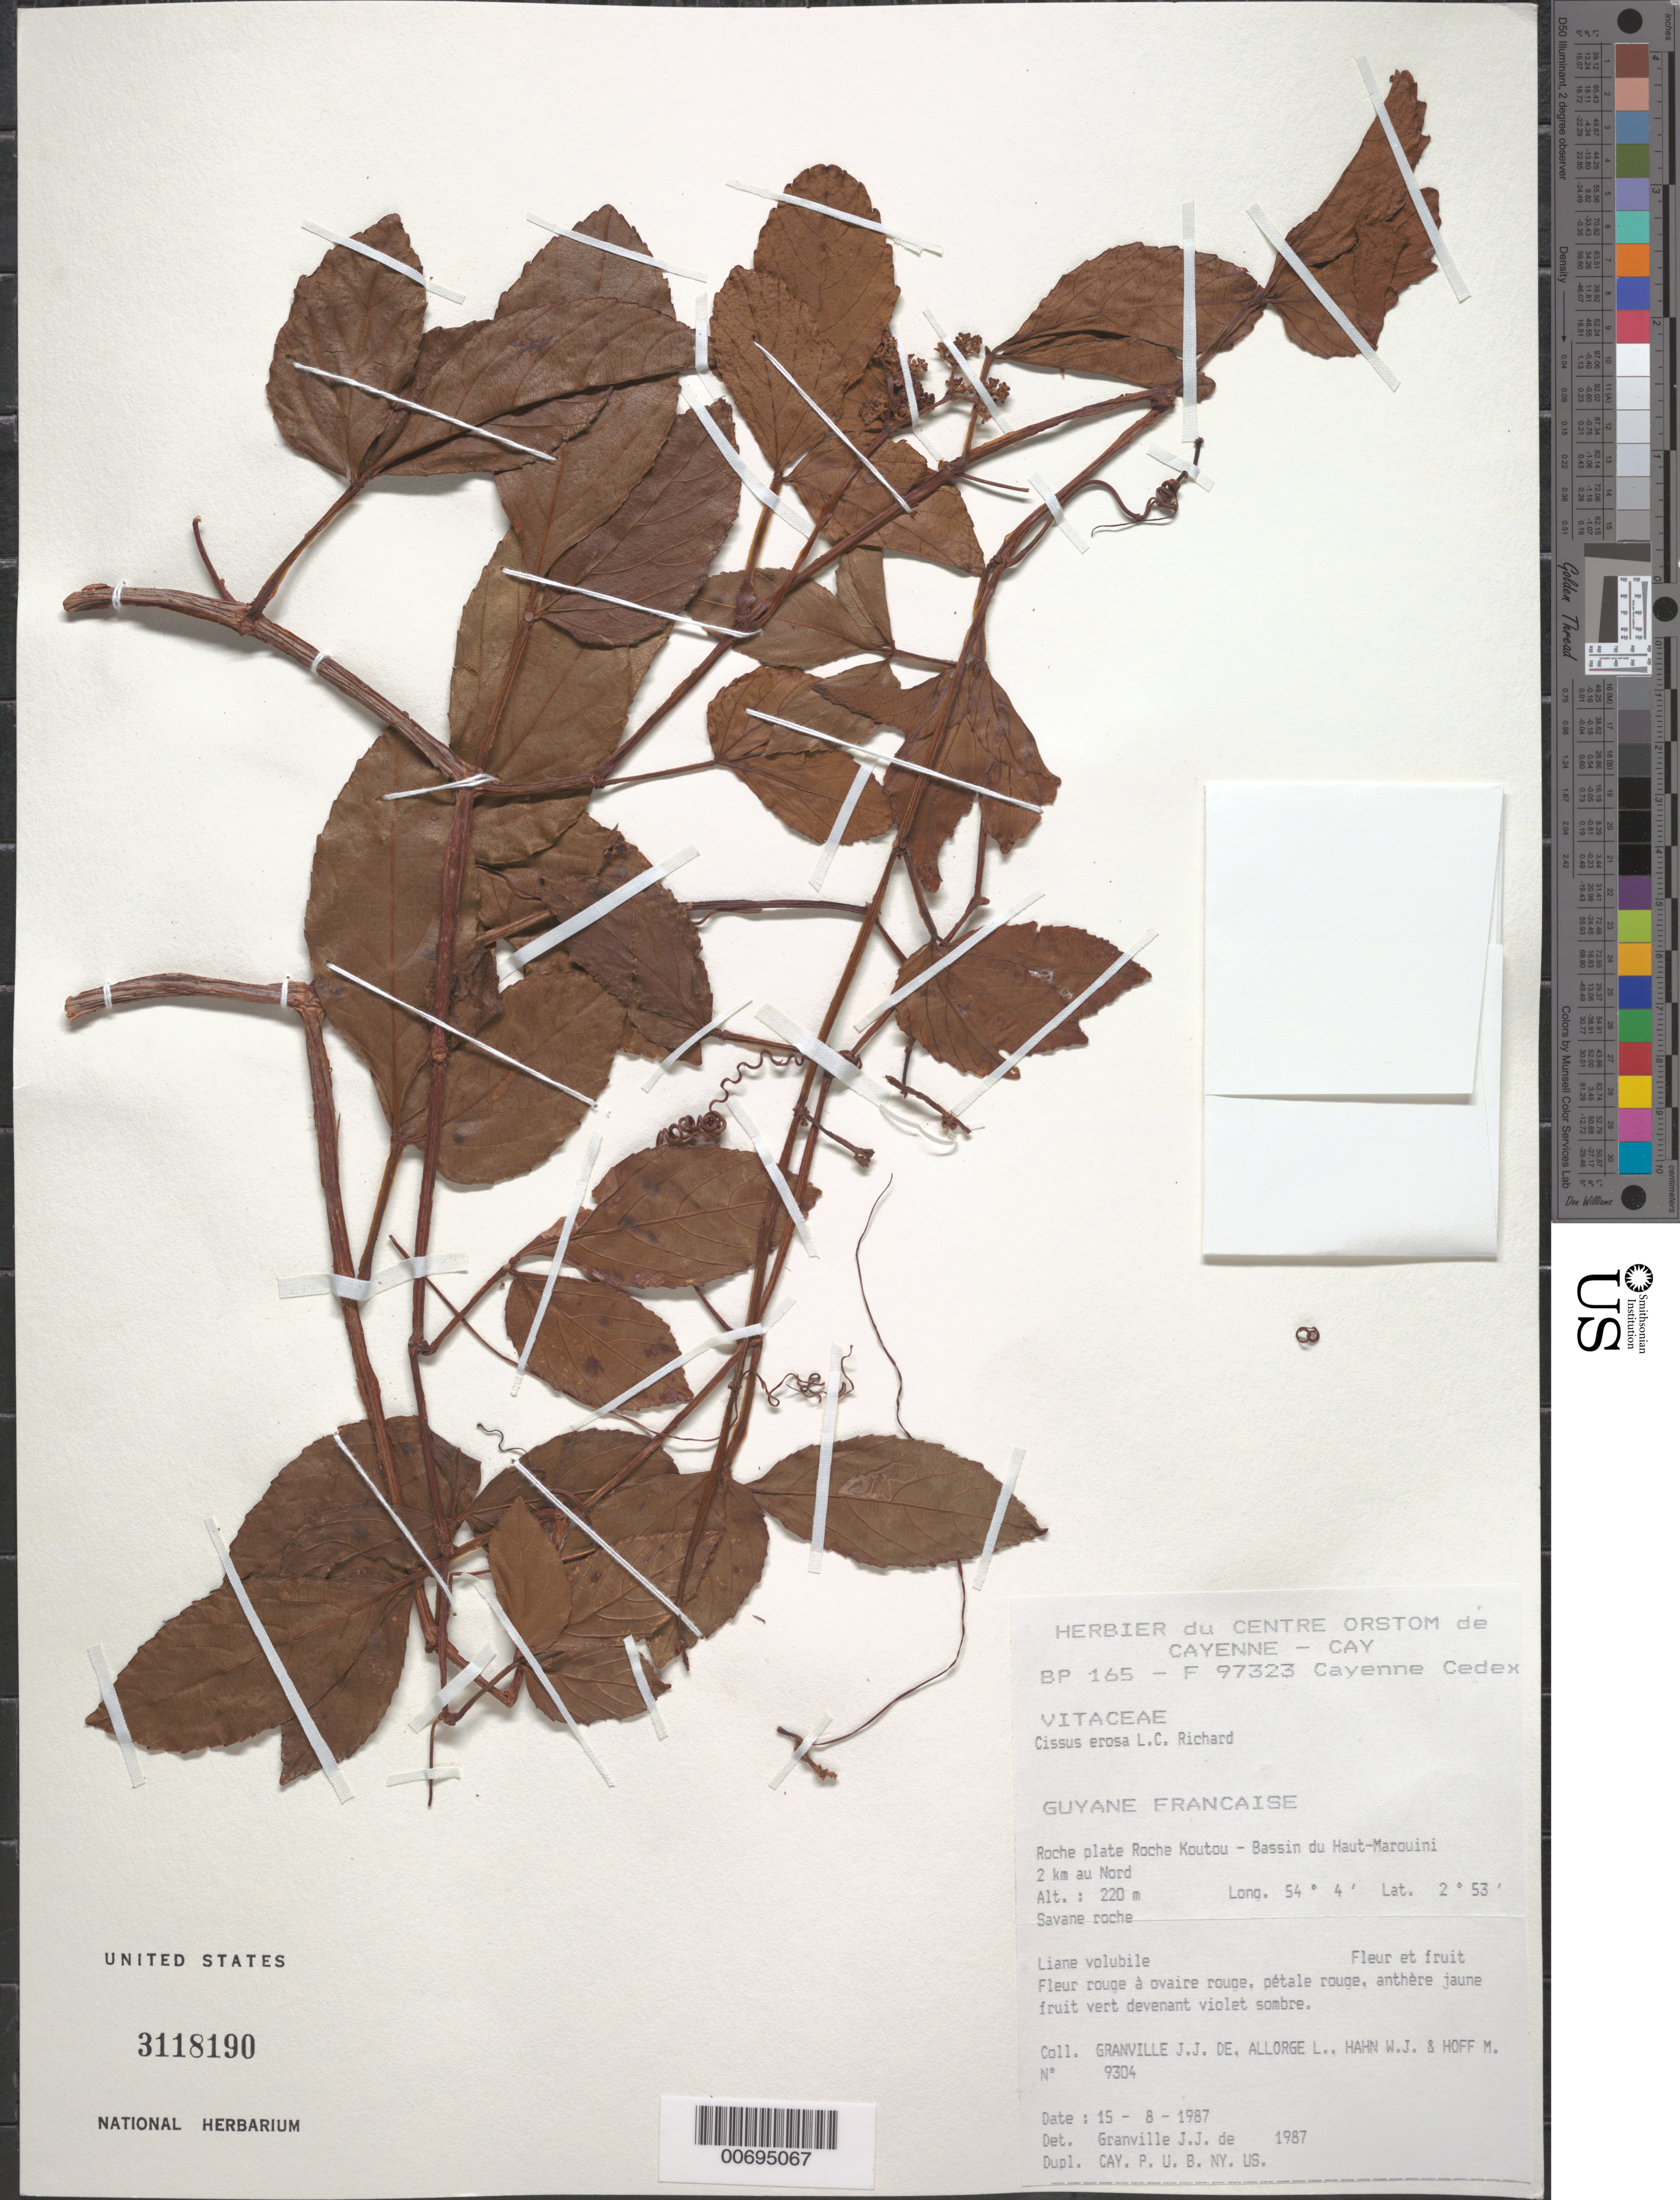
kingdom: Plantae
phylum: Tracheophyta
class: Magnoliopsida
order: Vitales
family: Vitaceae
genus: Cissus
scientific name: Cissus erosa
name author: Rich.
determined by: Granville, J. J. de, (CAY), Institut de Recherche pour le Developpement (IRD) (FRENCH GUIANA)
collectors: J.-J. de Granville, L. Allorge, W. J. Hahn & M. Hoff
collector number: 9304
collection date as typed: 15-Aug-87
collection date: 1987-08-15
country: French Guiana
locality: Roche Koutou, Bassin du Haut-Marouini, 2 km nord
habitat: Savane roche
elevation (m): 220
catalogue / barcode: US 3118190